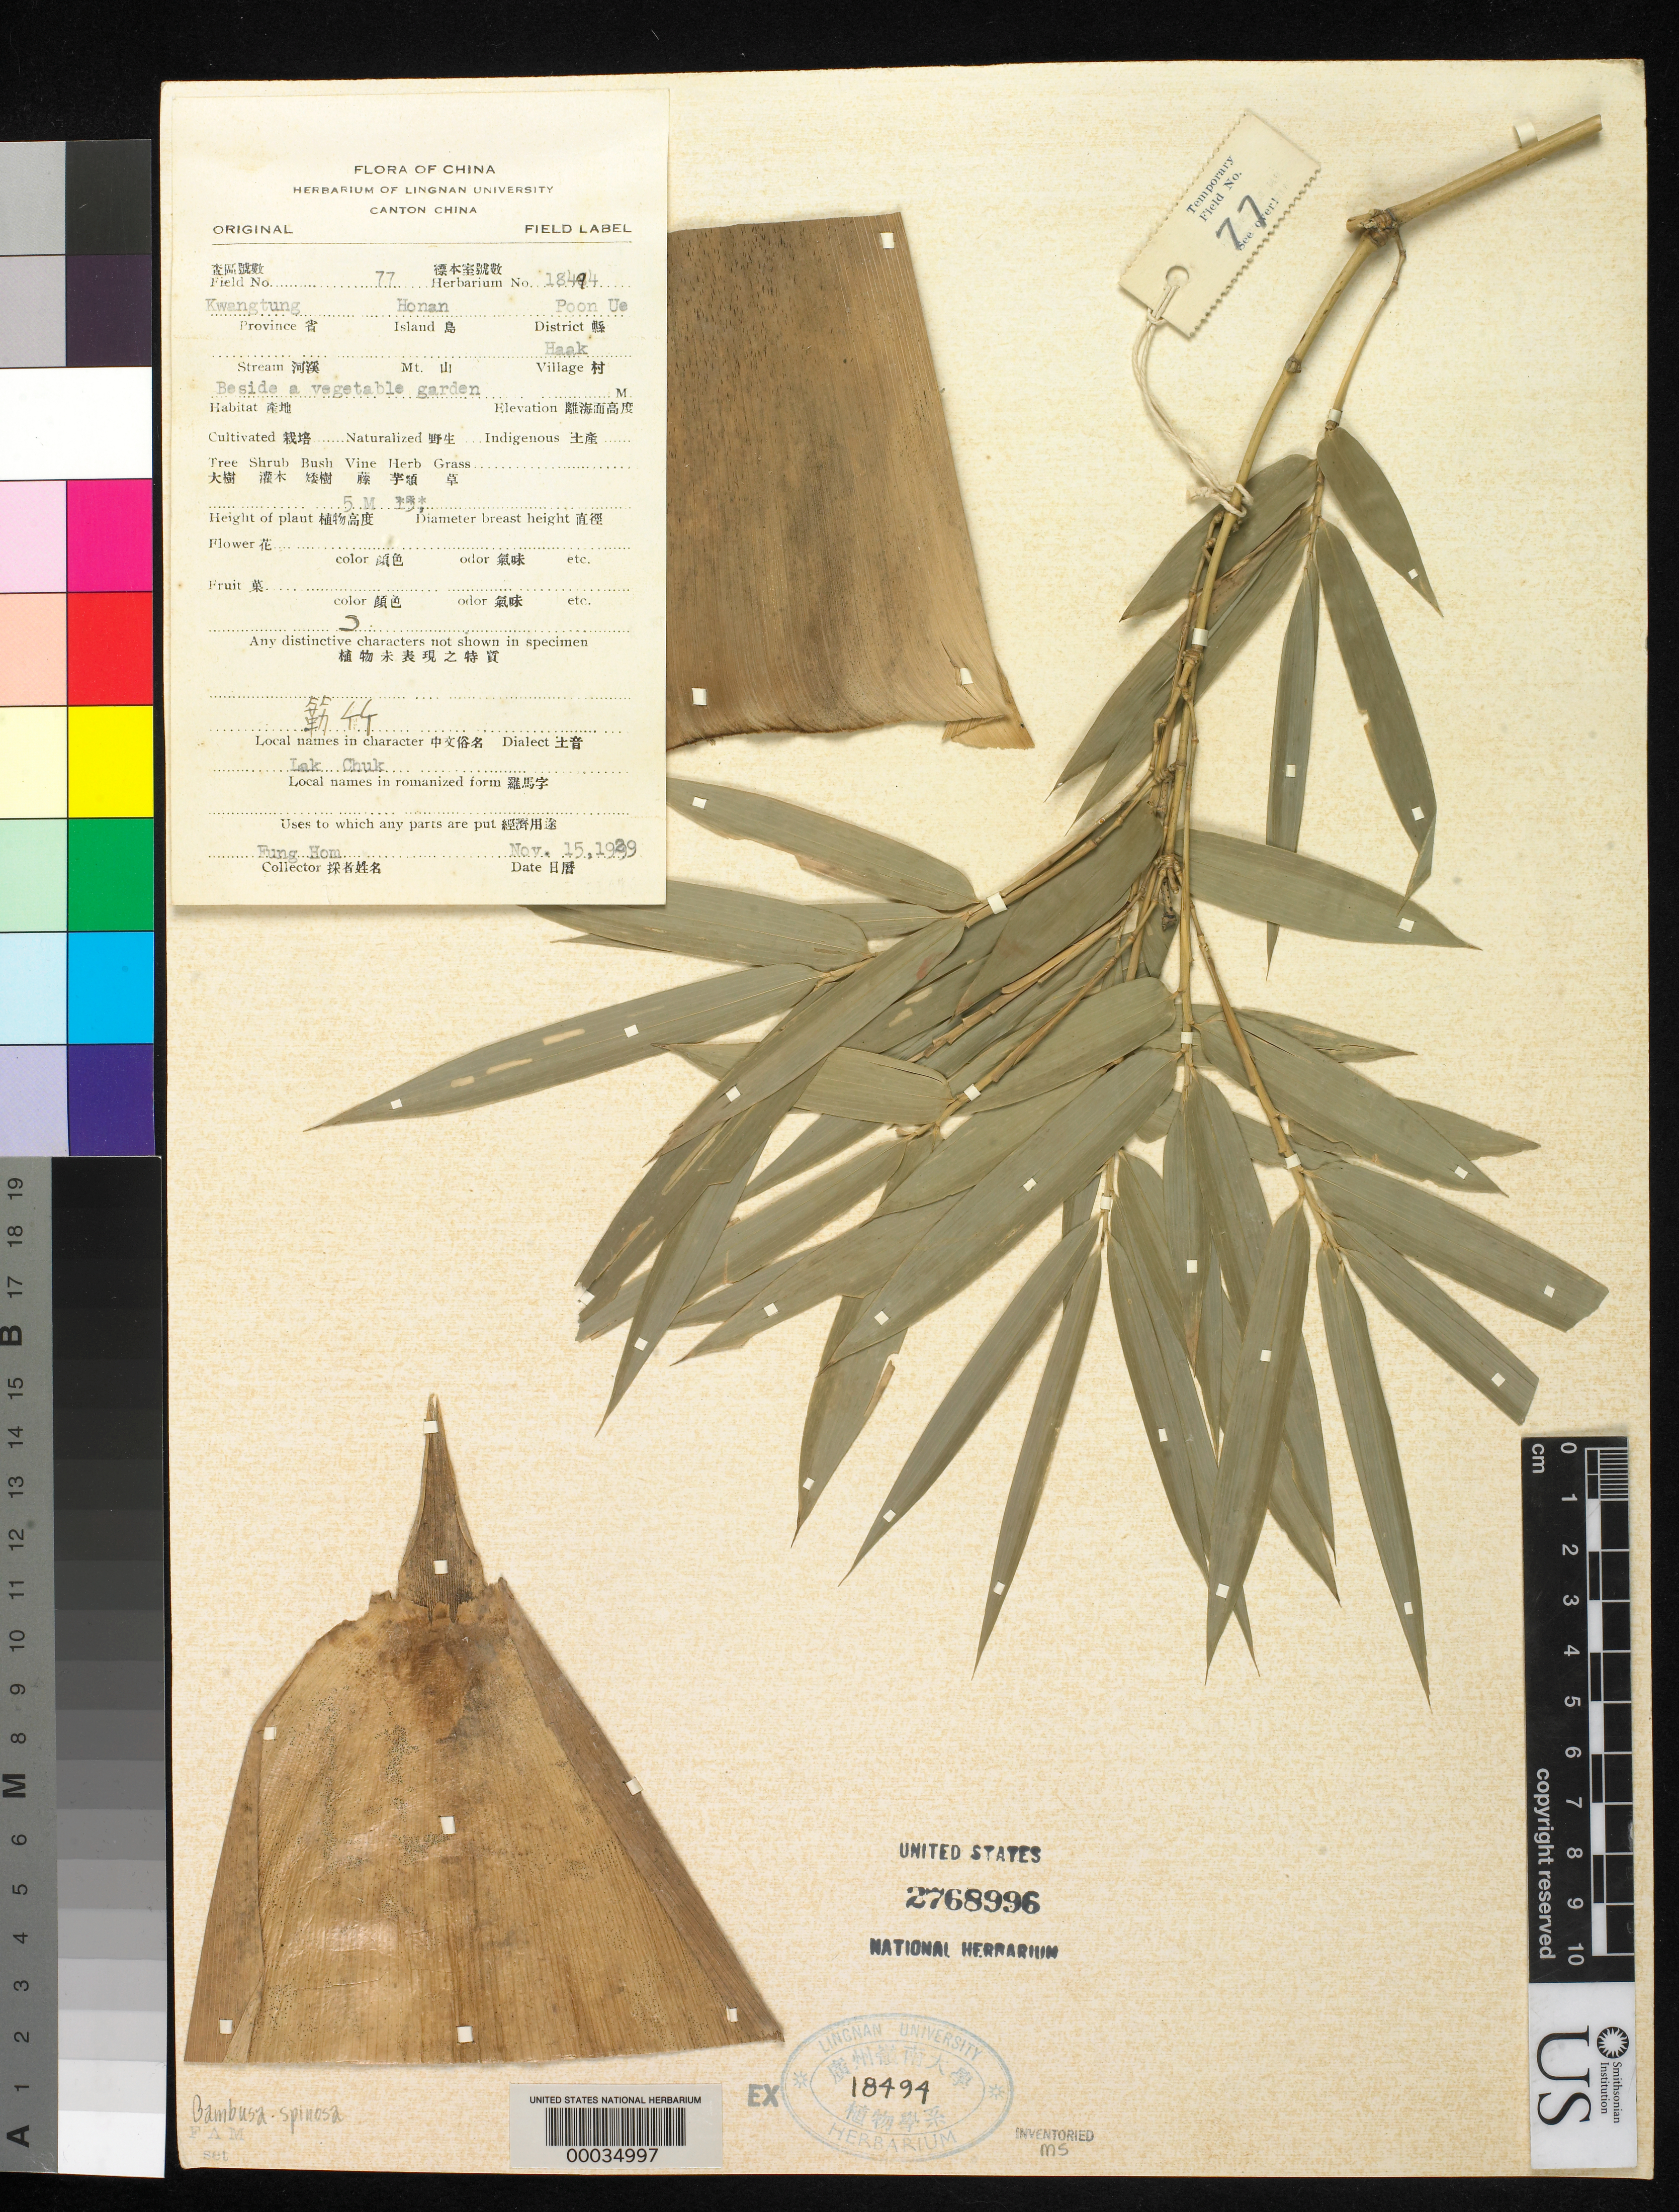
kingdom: Plantae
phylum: Tracheophyta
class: Liliopsida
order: Poales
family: Poaceae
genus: Bambusa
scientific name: Bambusa spinosa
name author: Roxb.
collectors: H. L. Fung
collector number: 78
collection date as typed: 15 Nov 1929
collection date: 1929-11-15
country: China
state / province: Guangdong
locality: Honon isl, poon ue dist, haak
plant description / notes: Lingnan Univ. # 18495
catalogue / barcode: US 2768996